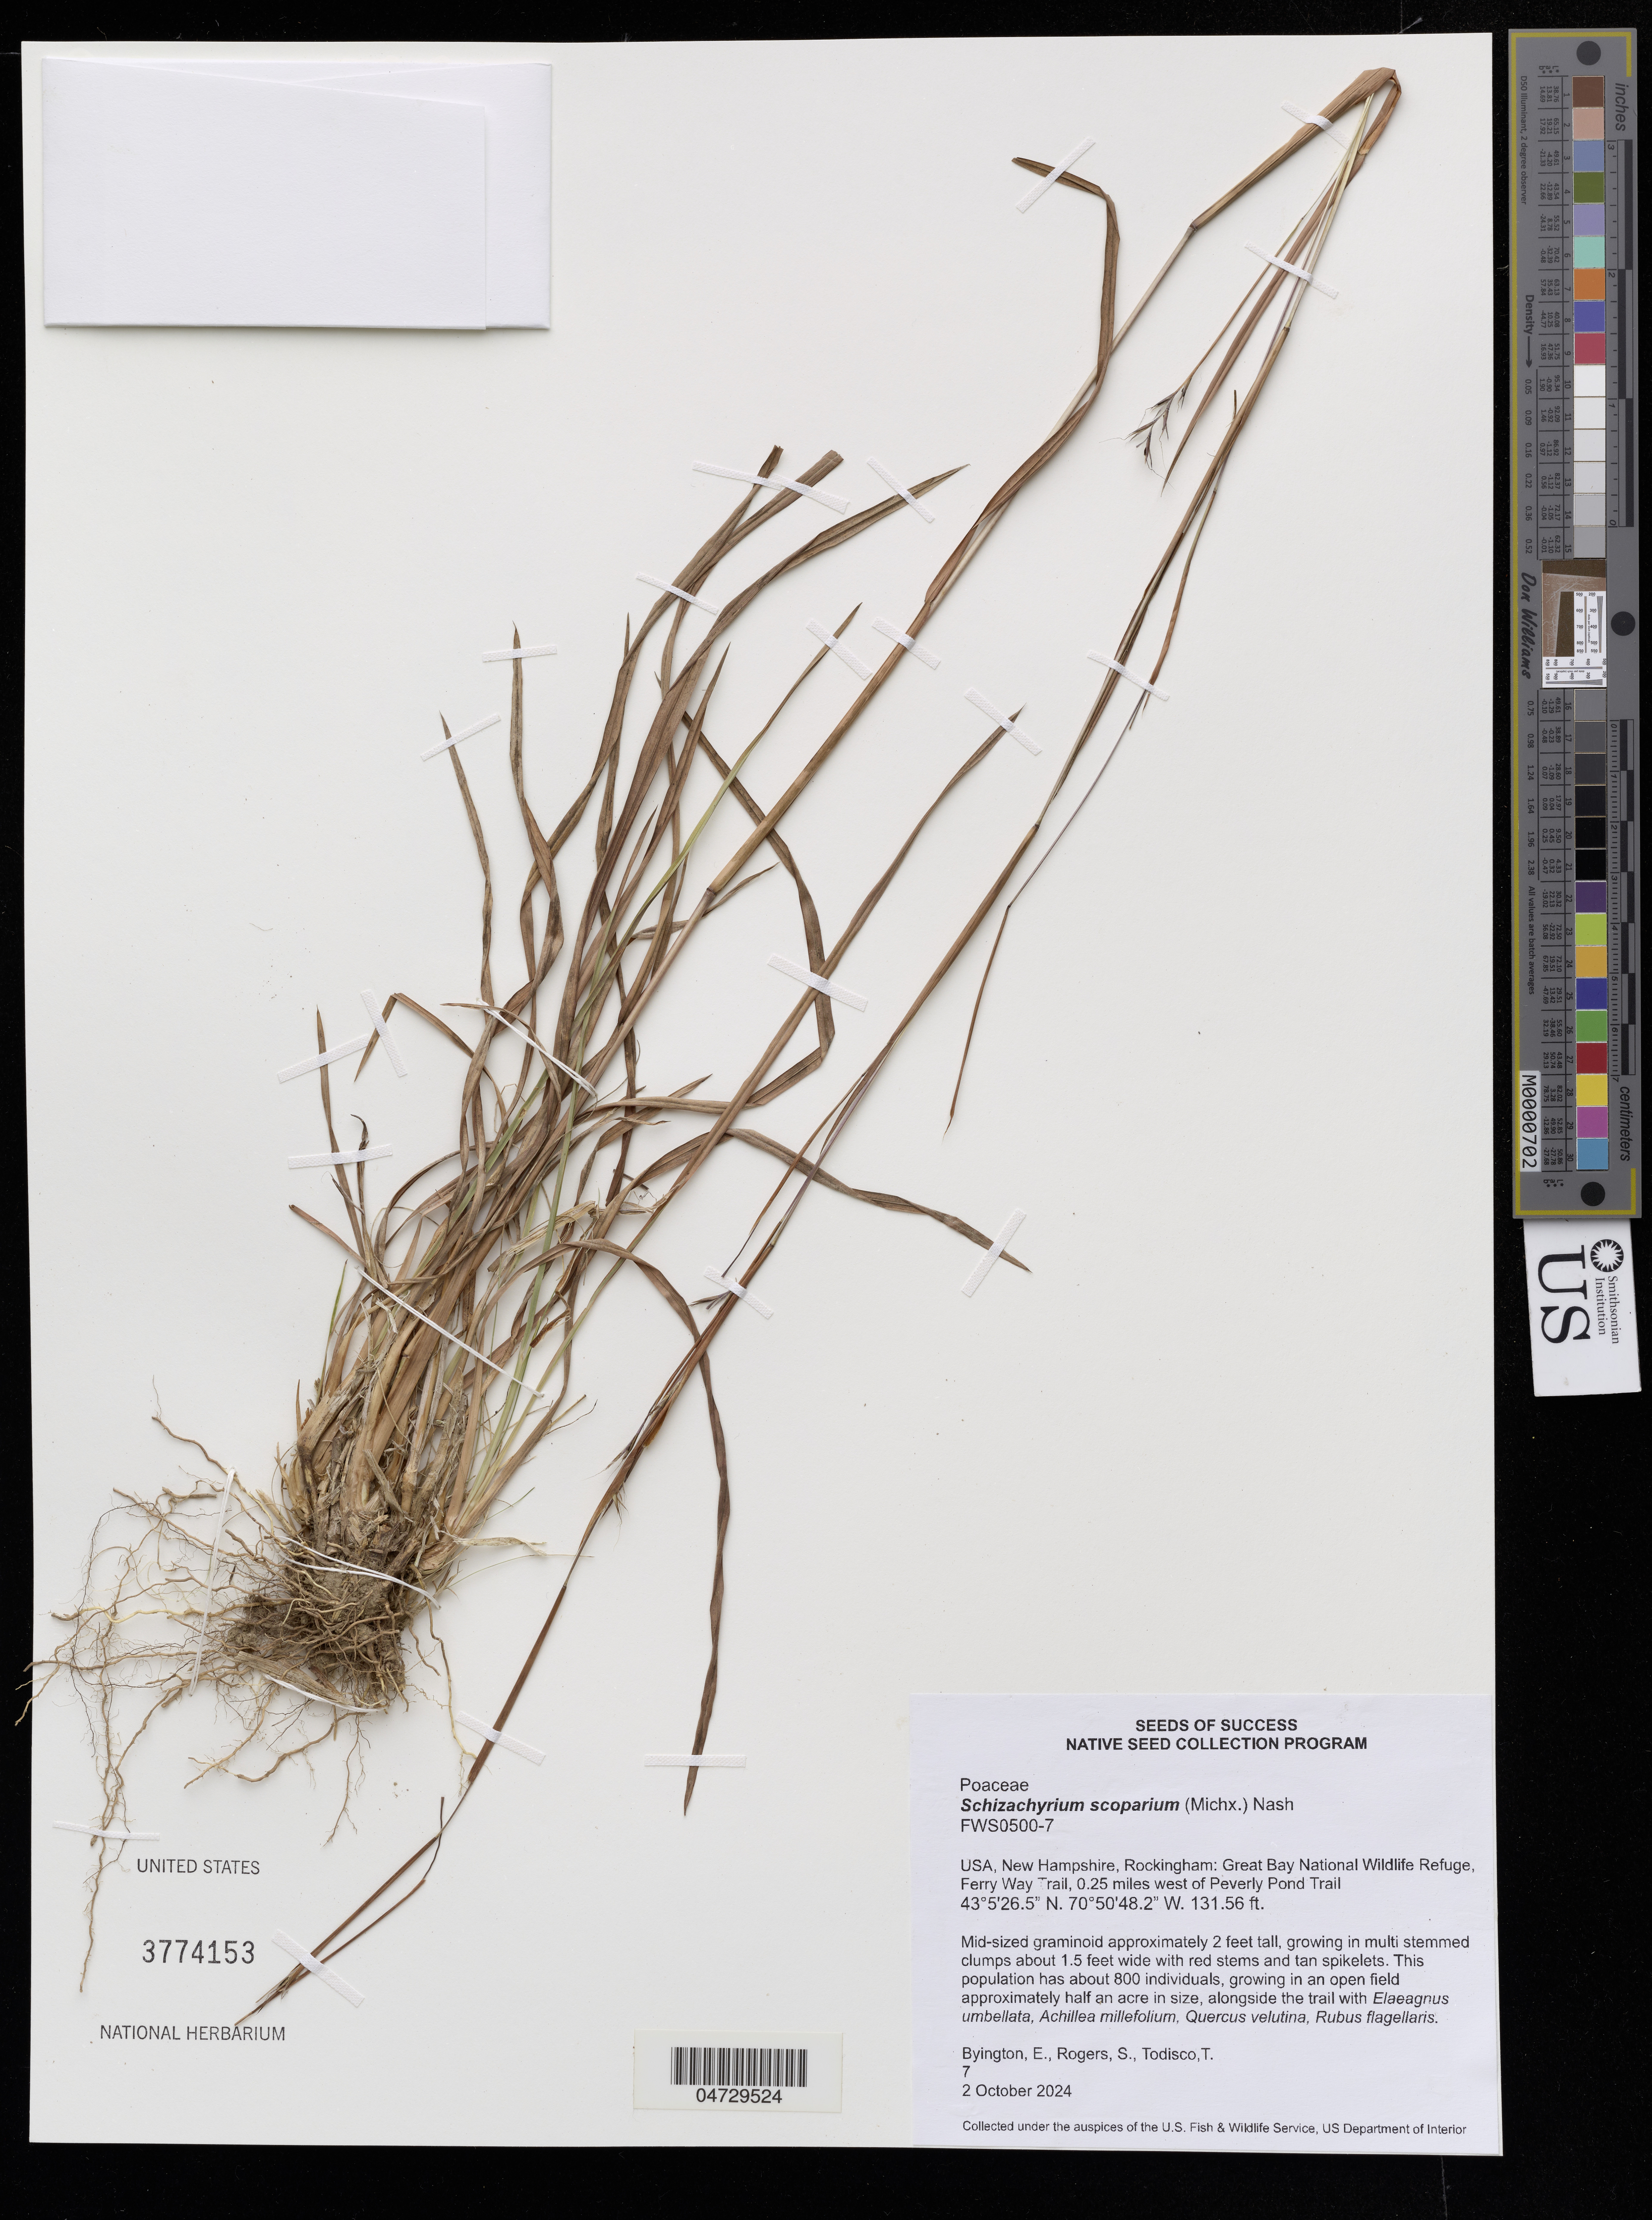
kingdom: Plantae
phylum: Tracheophyta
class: Liliopsida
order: Poales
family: Poaceae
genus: Schizachyrium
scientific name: Schizachyrium scoparium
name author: (Michx.) Nash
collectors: E. Byington, S. Rogers & T. Todisco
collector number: FWS0500-7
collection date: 2024-10-02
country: United States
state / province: New Hampshire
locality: Rockingham: Great Bay National Wildlife Refuge Ferry Way Trail.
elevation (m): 40.1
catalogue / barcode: US 3774153